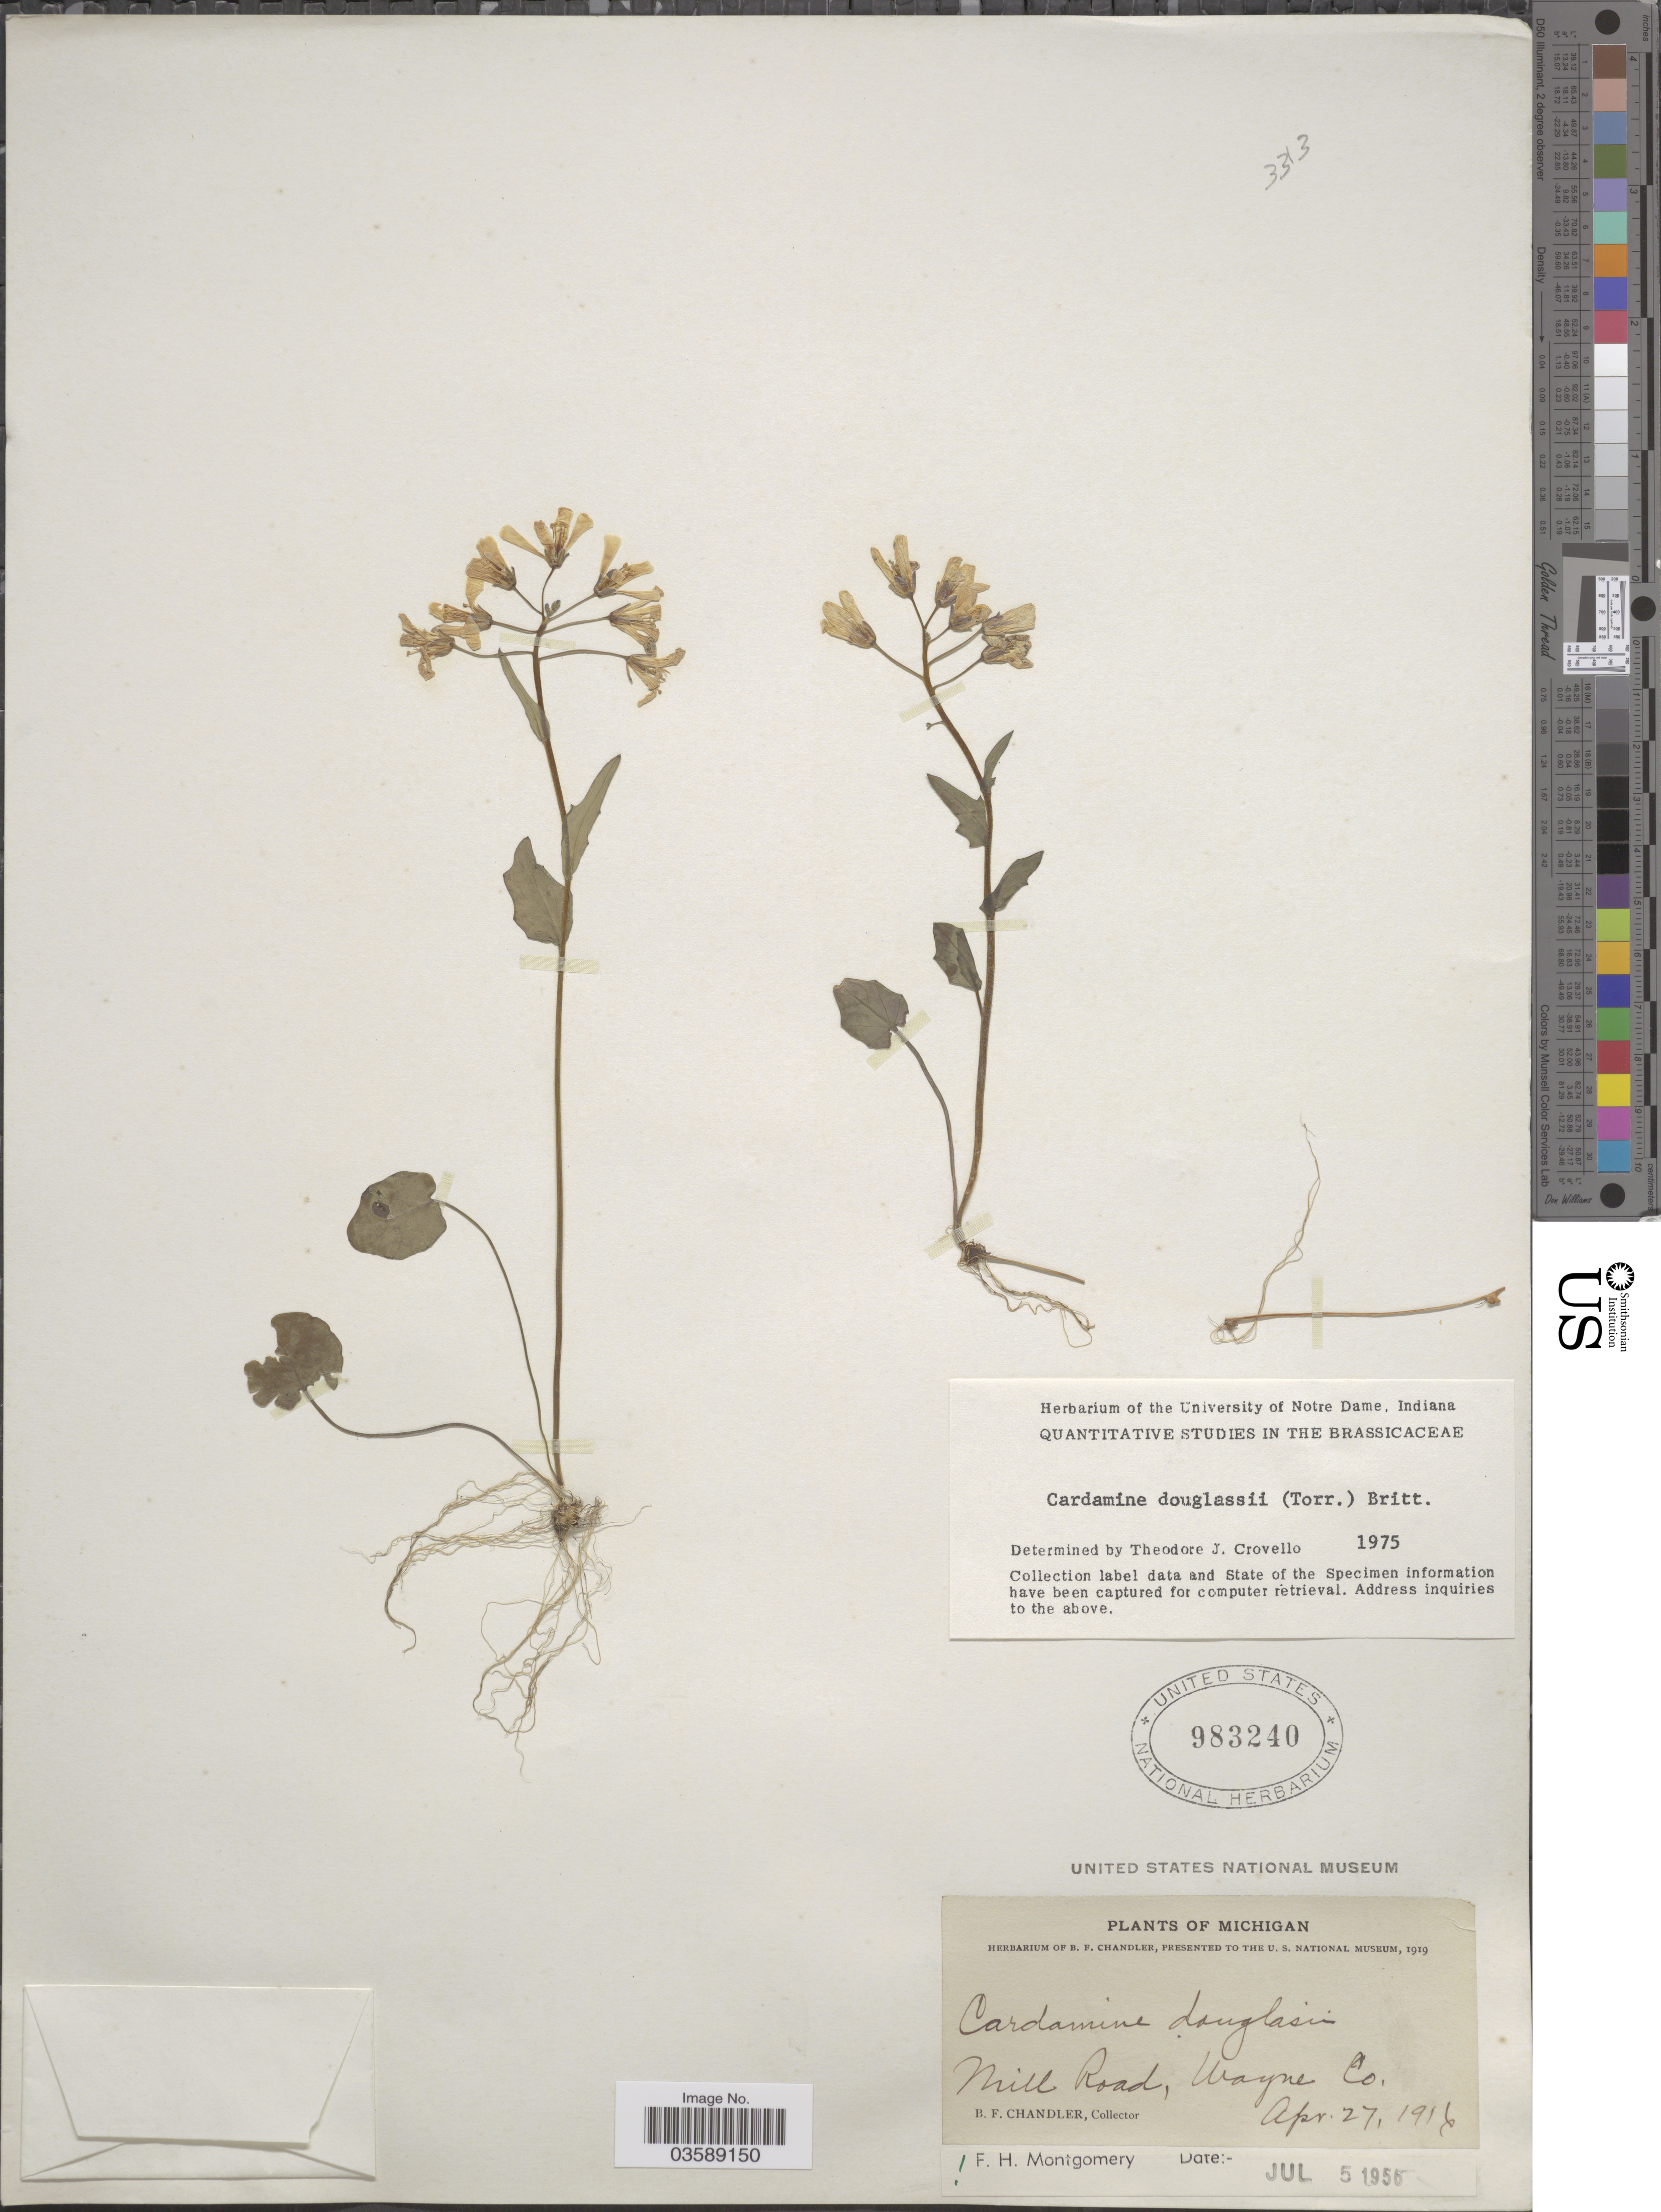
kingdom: Plantae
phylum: Tracheophyta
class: Magnoliopsida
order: Brassicales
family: Brassicaceae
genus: Cardamine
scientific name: Cardamine douglassii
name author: Britton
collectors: B. F. Chandler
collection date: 1916-04-27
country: United States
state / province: Michigan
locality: Mill Road, Wayne Co.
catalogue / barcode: US 983240